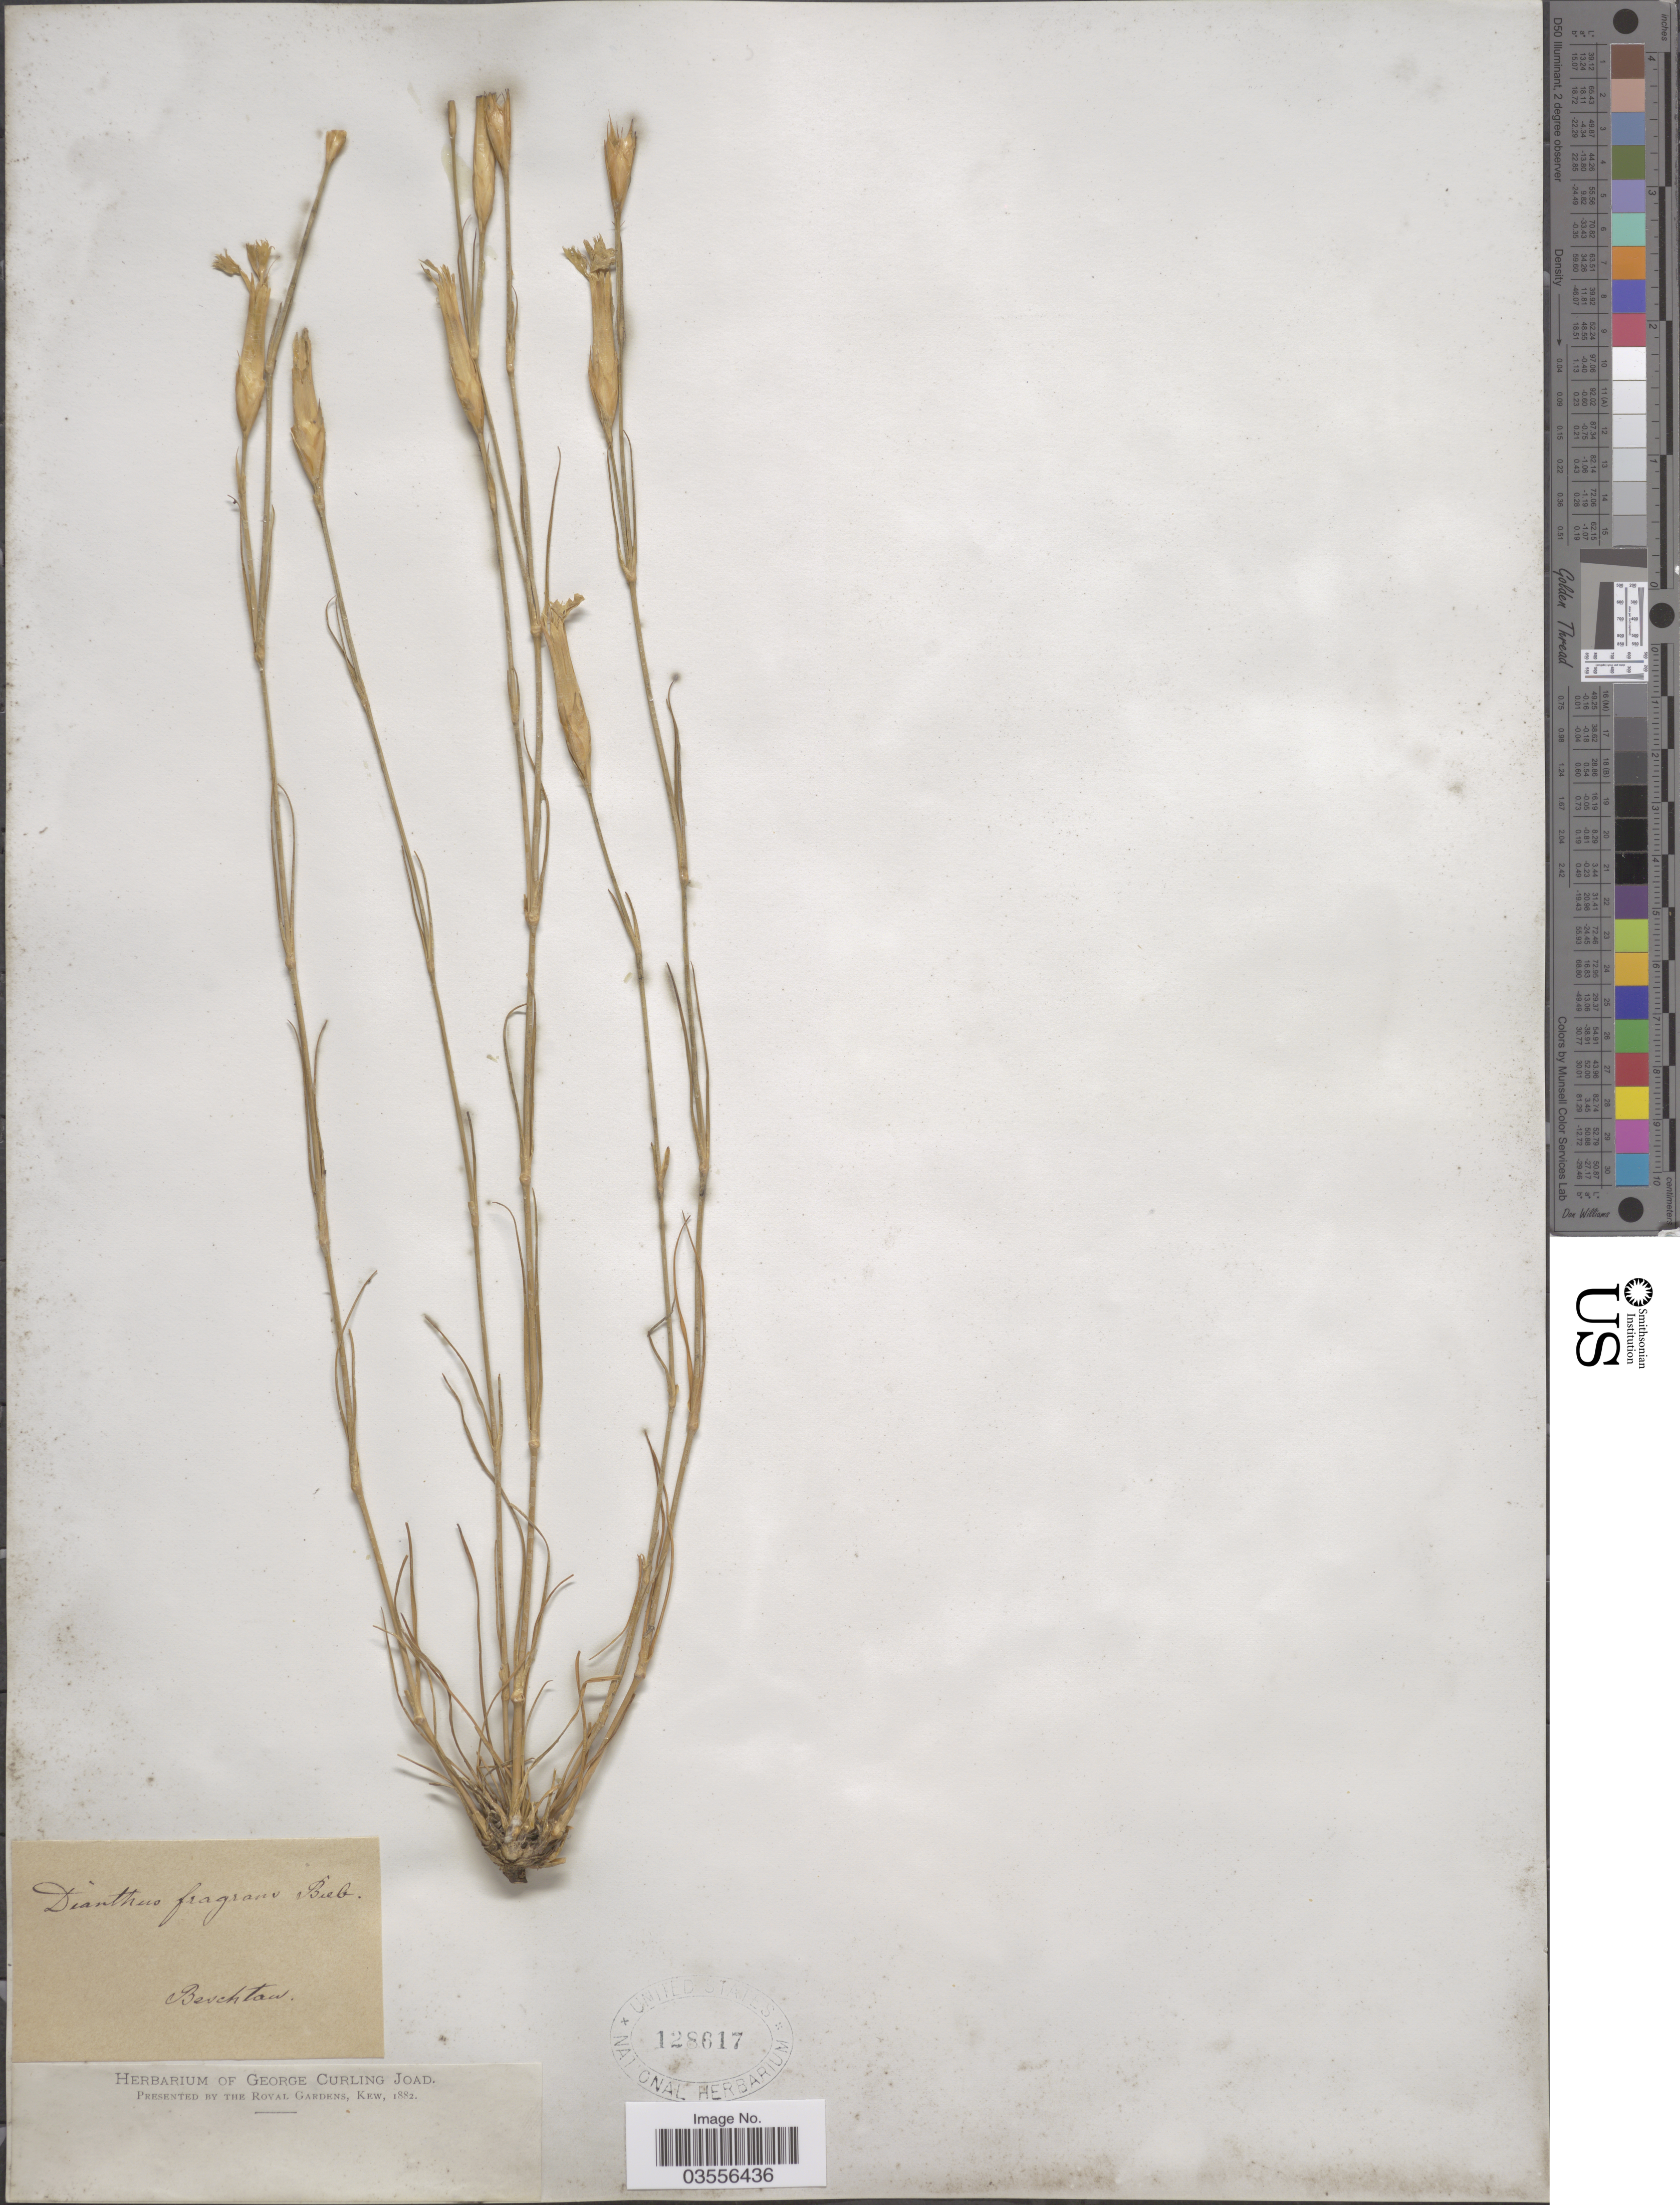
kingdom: Plantae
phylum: Tracheophyta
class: Magnoliopsida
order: Caryophyllales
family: Caryophyllaceae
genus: Dianthus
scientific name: Dianthus fragrans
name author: M. Bieb.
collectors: ex herb. George Curling Joad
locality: Beschtaw [unsure placement]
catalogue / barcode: US 128617